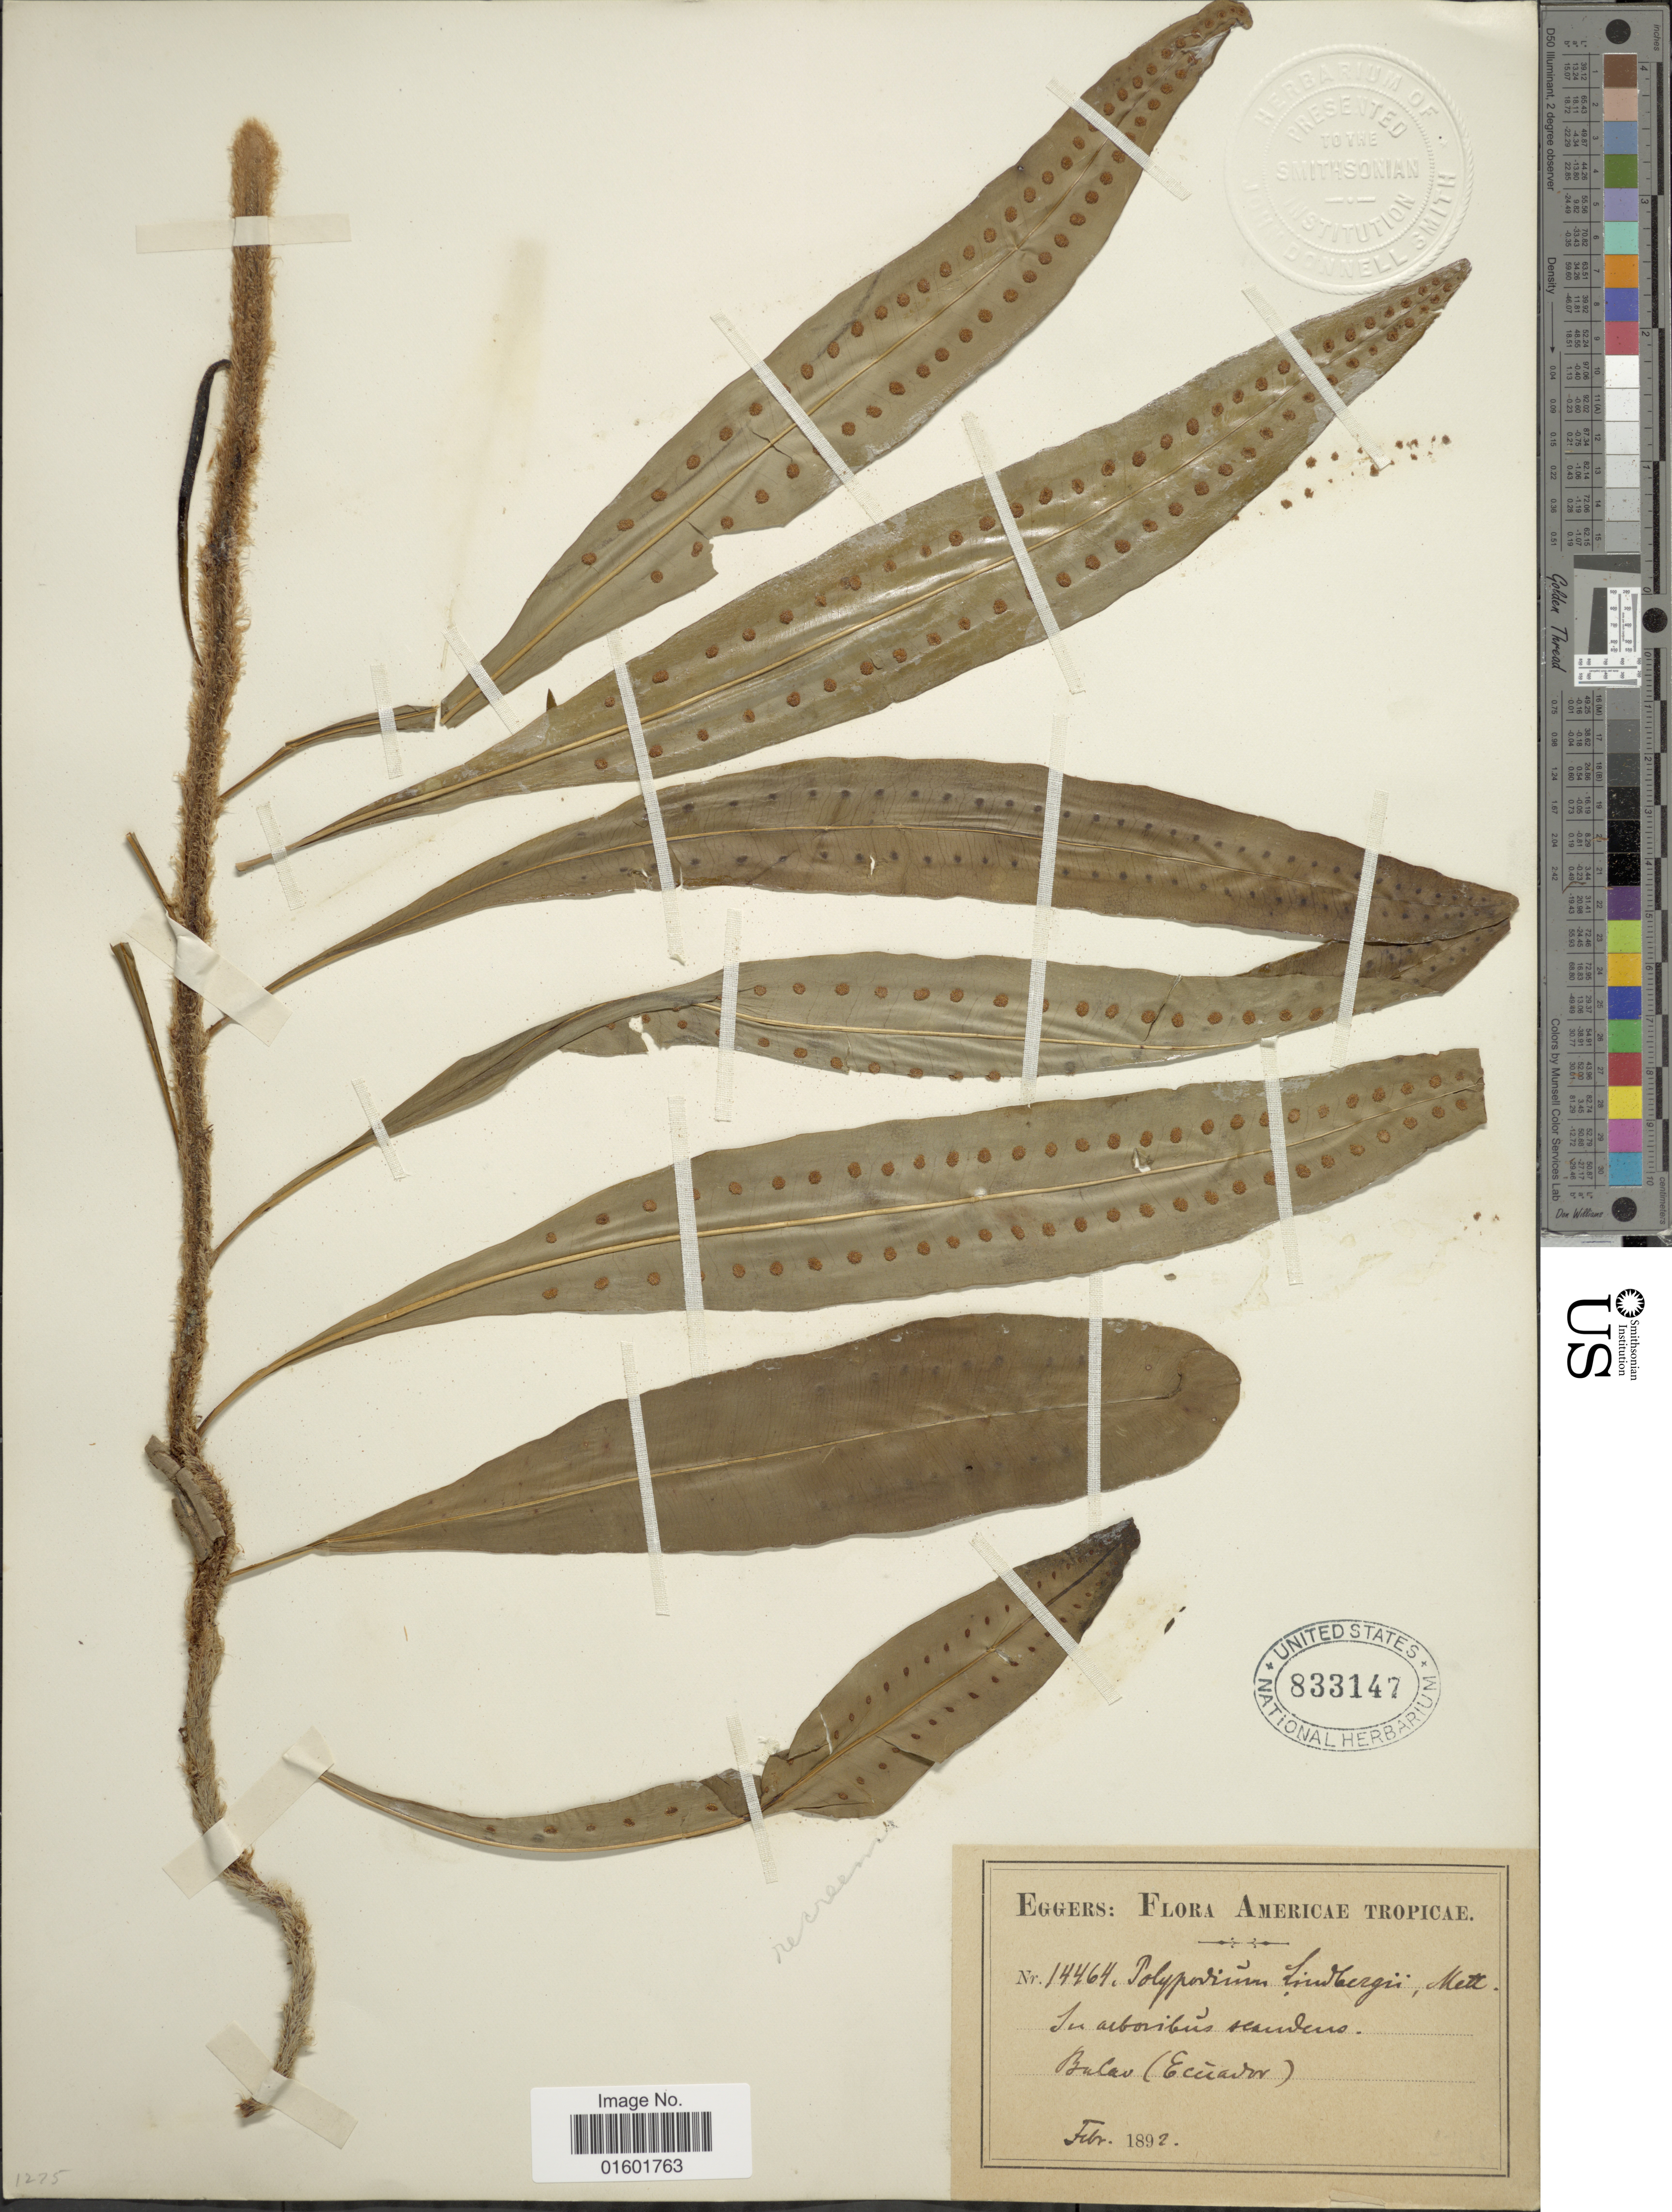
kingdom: Plantae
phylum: Tracheophyta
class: Polypodiopsida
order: Polypodiales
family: Polypodiaceae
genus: Microgramma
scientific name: Microgramma recreense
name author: (Hieron.) Lellinger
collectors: -. Eggers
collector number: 14464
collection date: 1892-02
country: Ecuador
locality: Americae Tropicae. Balao.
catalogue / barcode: US 833147